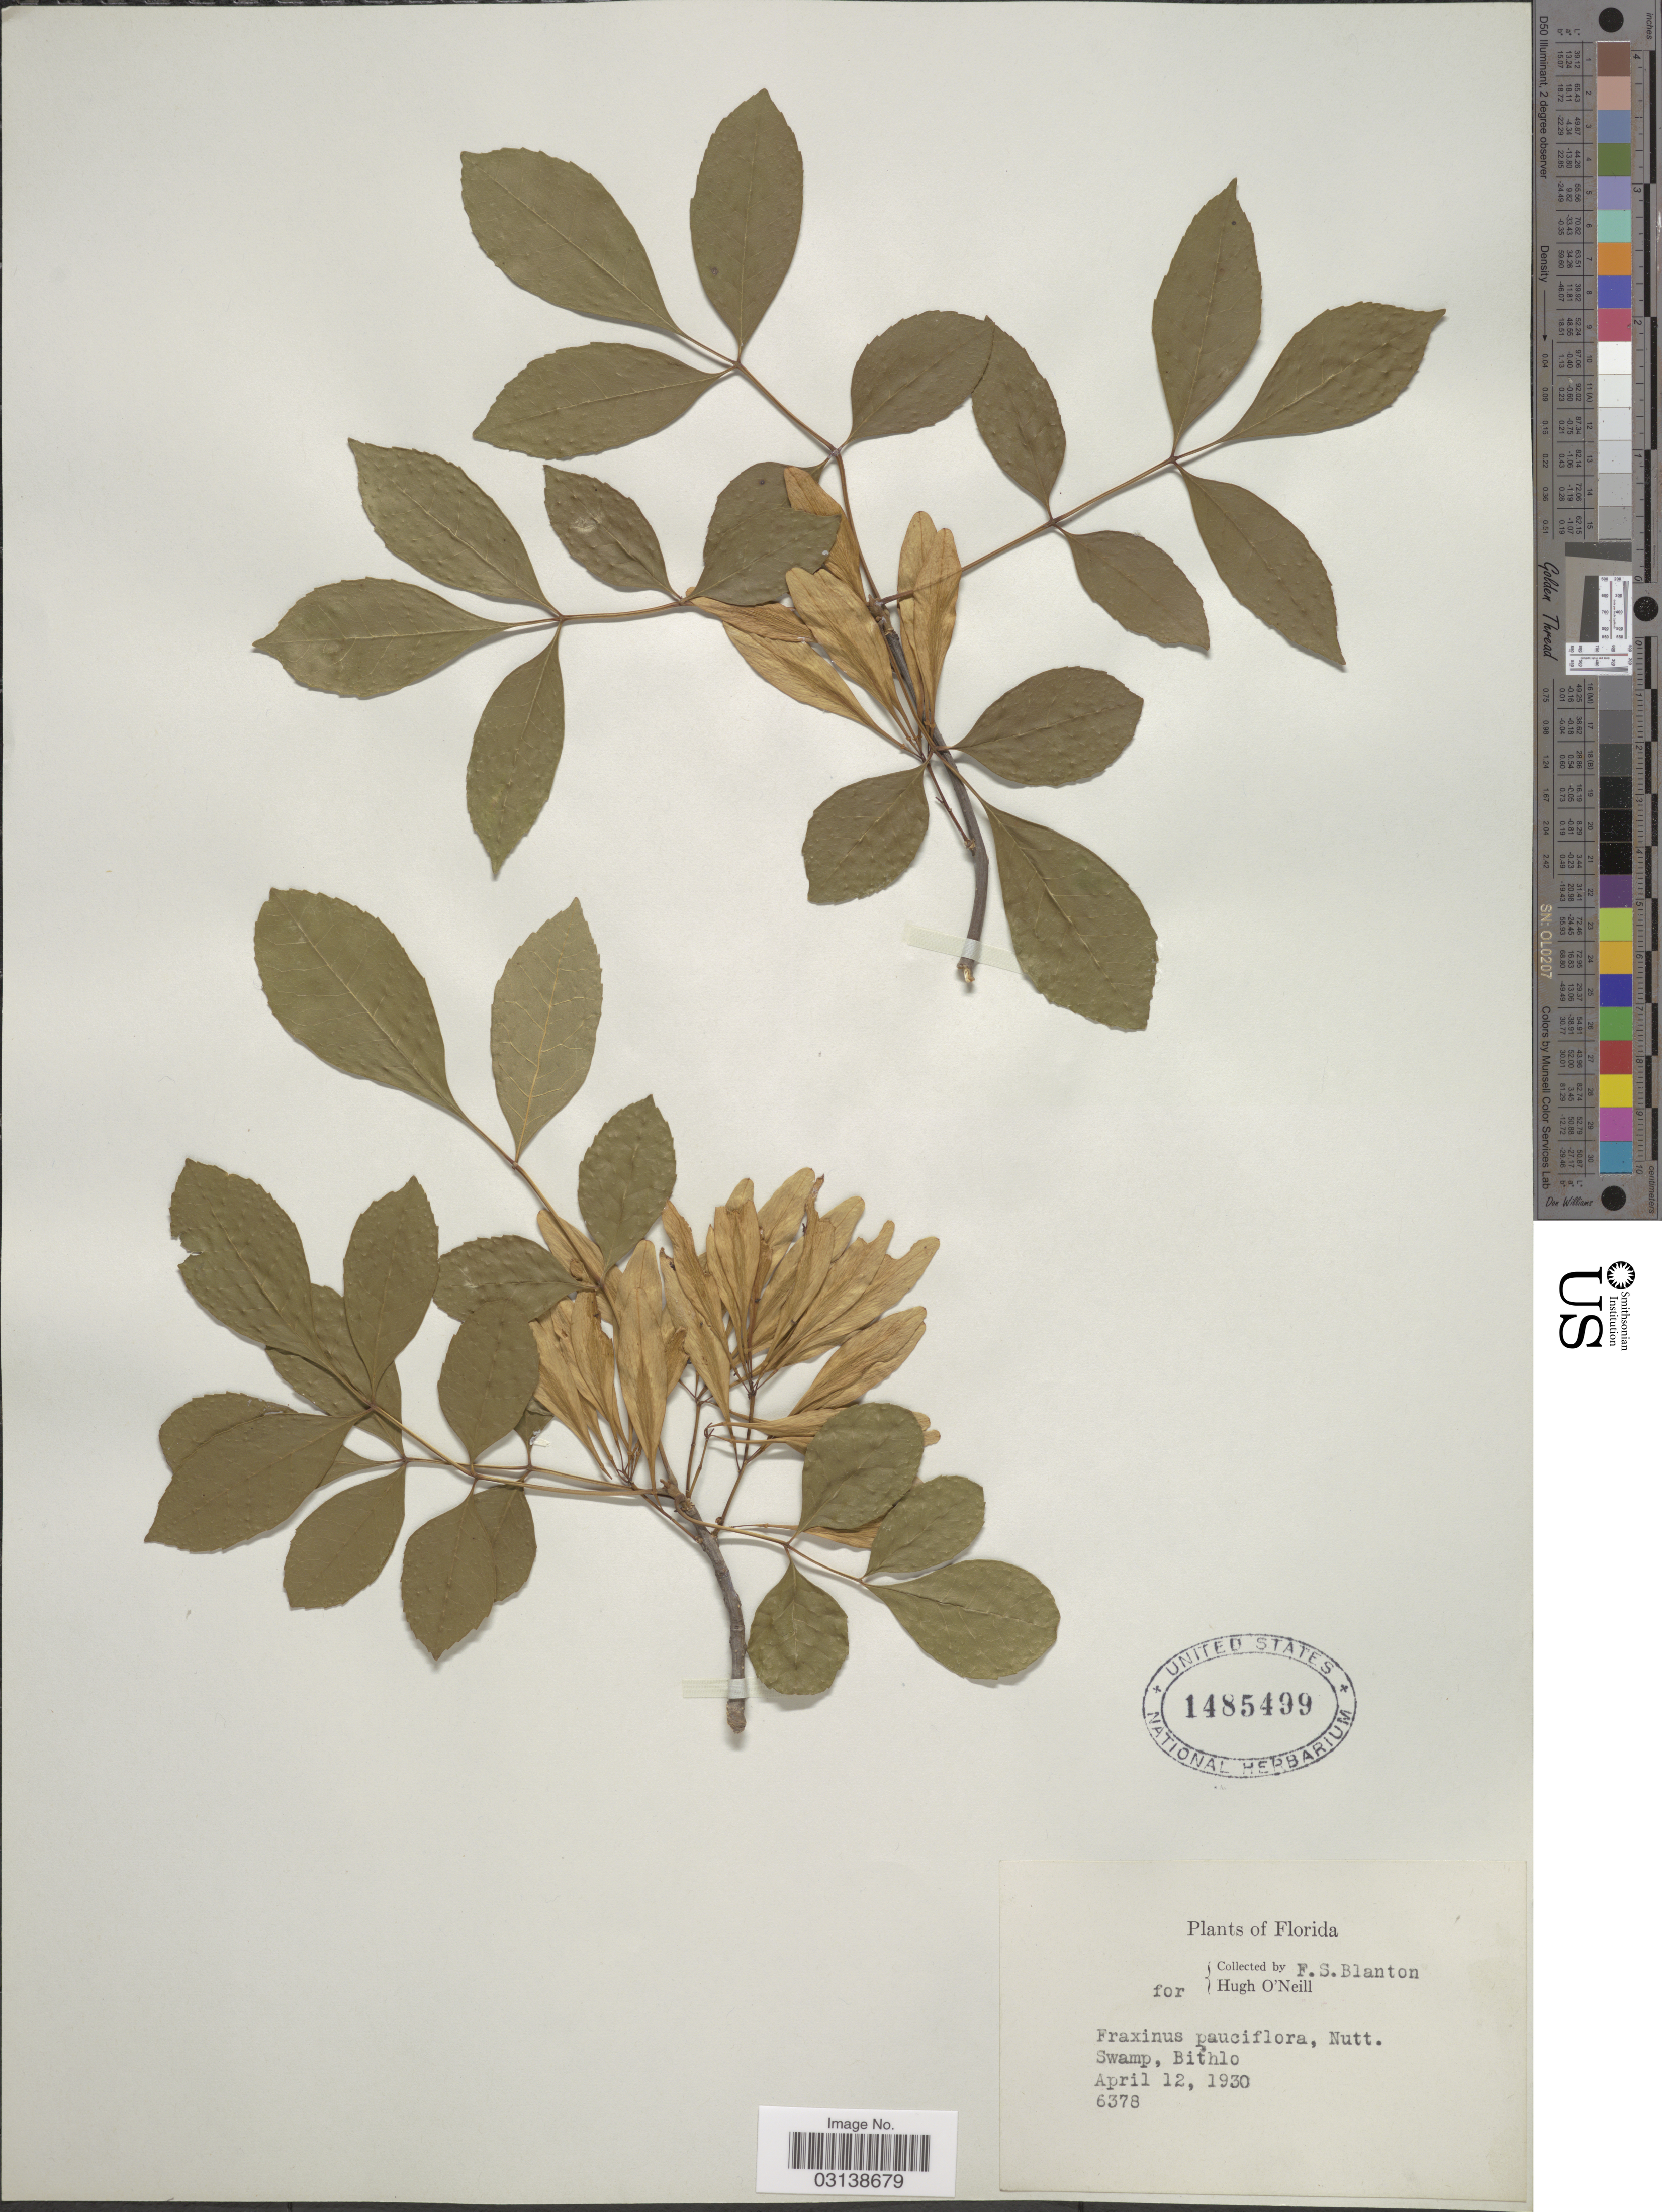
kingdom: Plantae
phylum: Tracheophyta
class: Magnoliopsida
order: Lamiales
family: Oleaceae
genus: Fraxinus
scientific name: Fraxinus caroliniana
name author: Mill.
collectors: F. S. Blanton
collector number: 6378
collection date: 1930-04-12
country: United States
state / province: Florida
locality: Bithlo.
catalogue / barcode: US 1485499